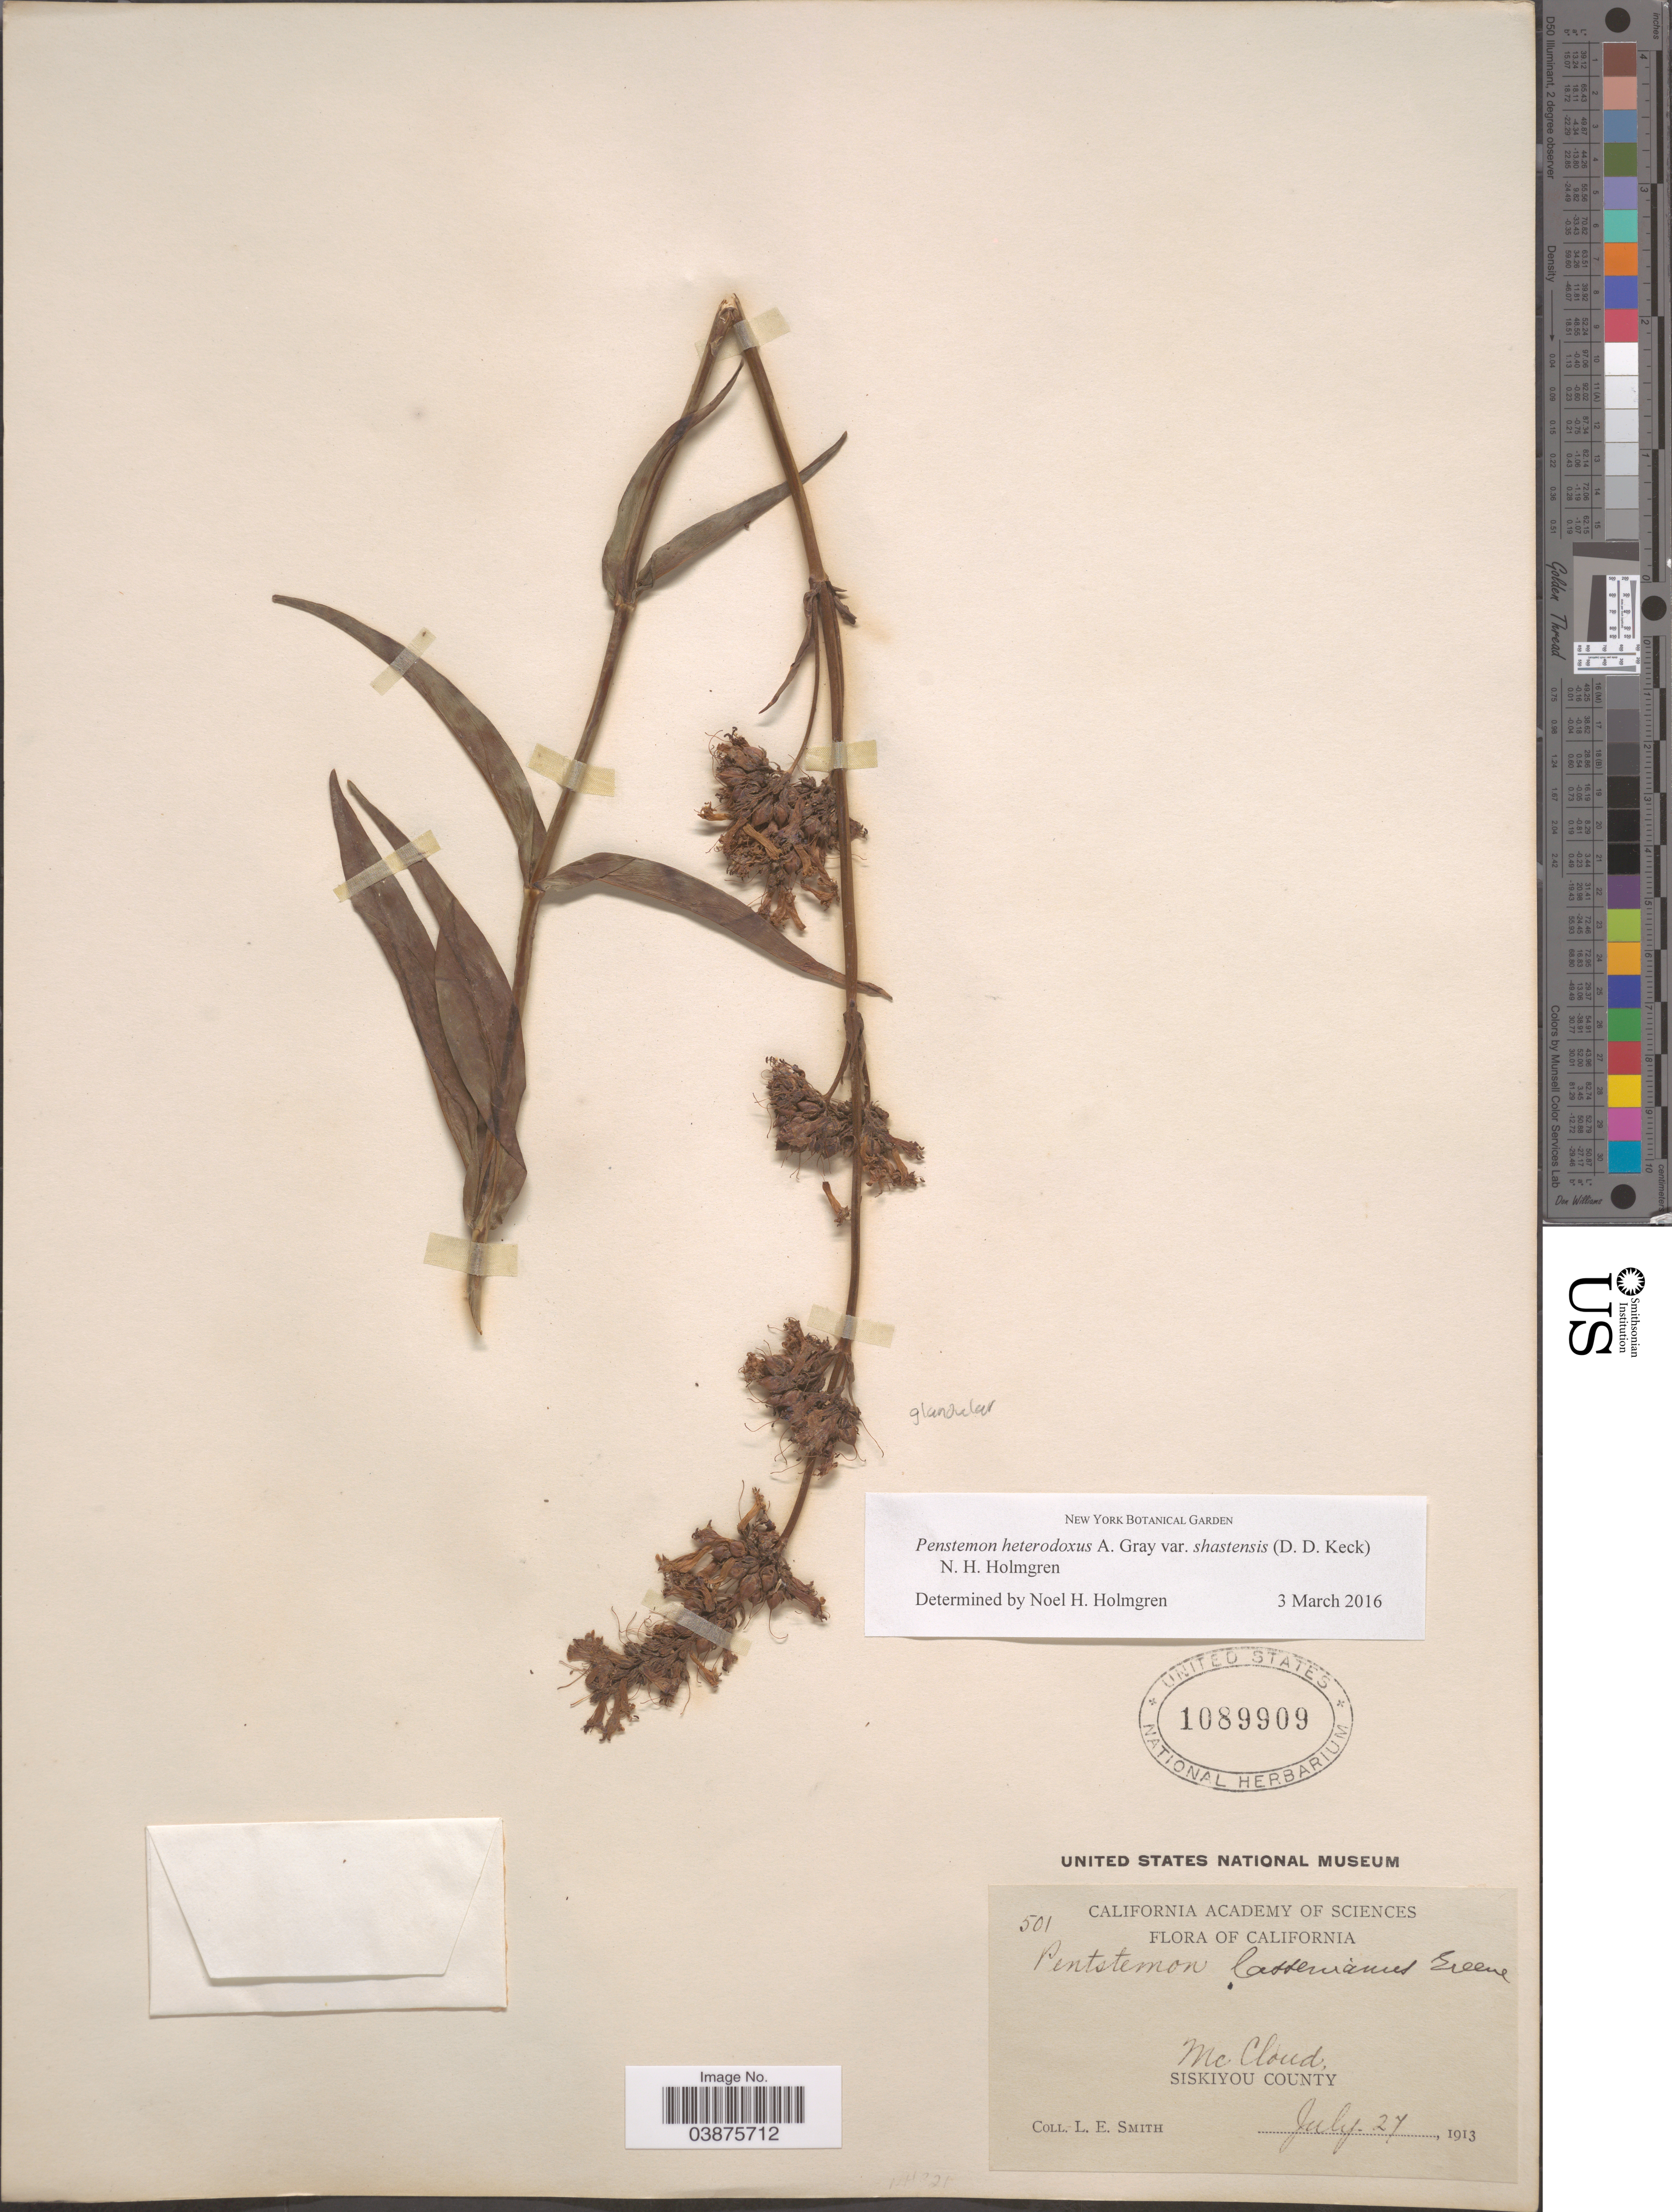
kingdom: Plantae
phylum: Tracheophyta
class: Magnoliopsida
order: Lamiales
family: Plantaginaceae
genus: Penstemon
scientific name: Penstemon heterodoxus var. shastensis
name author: (D.D. Keck) N.H. Holmgren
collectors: L. E. Smith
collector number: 501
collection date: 1913-07-27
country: United States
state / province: California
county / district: Siskiyou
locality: Mc Cloud. Siskiyou County.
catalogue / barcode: US 1089909